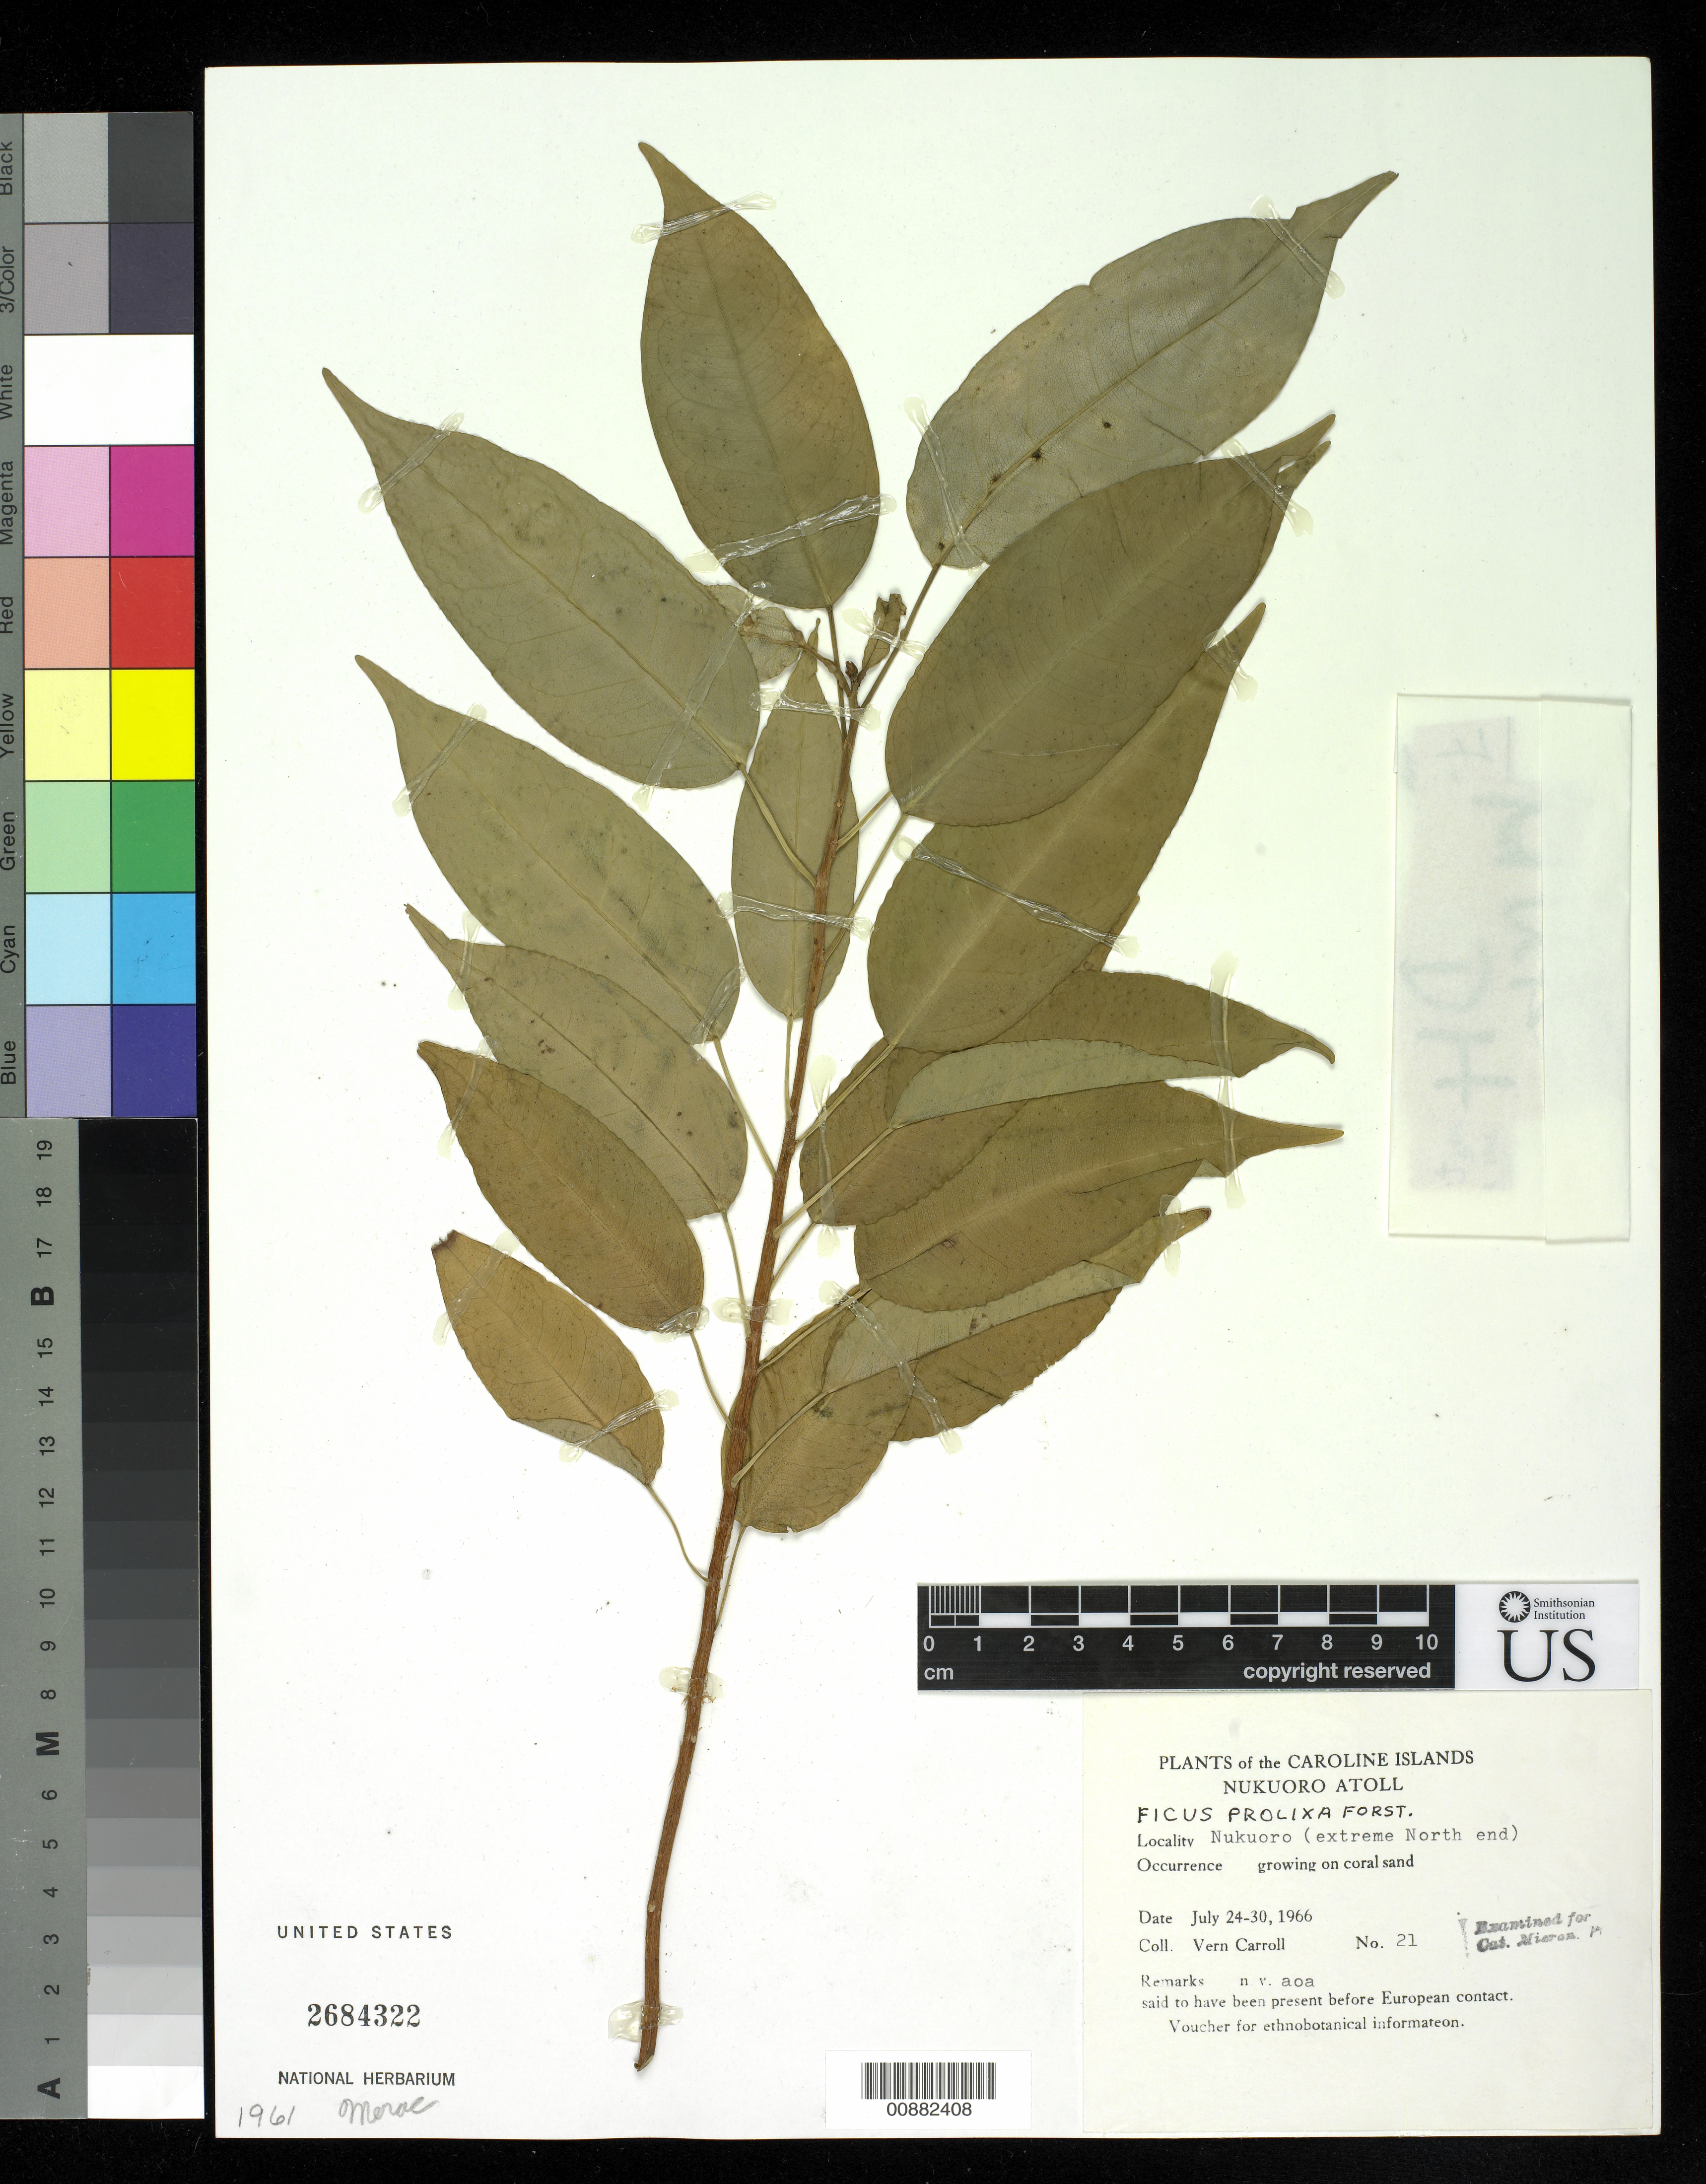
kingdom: Plantae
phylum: Tracheophyta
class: Magnoliopsida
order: Rosales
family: Moraceae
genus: Ficus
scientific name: Ficus prolixa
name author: G. Forst.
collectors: V. Carroll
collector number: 21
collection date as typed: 24 Jul 1966 to 30 Jul 1966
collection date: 1966-07-24/1966-07-30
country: Micronesia, Federated States of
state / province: Pohnpei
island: Nukuoro Atoll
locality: Nukuoro extreme N end.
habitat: Growing on coral sand.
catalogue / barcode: US 2684322